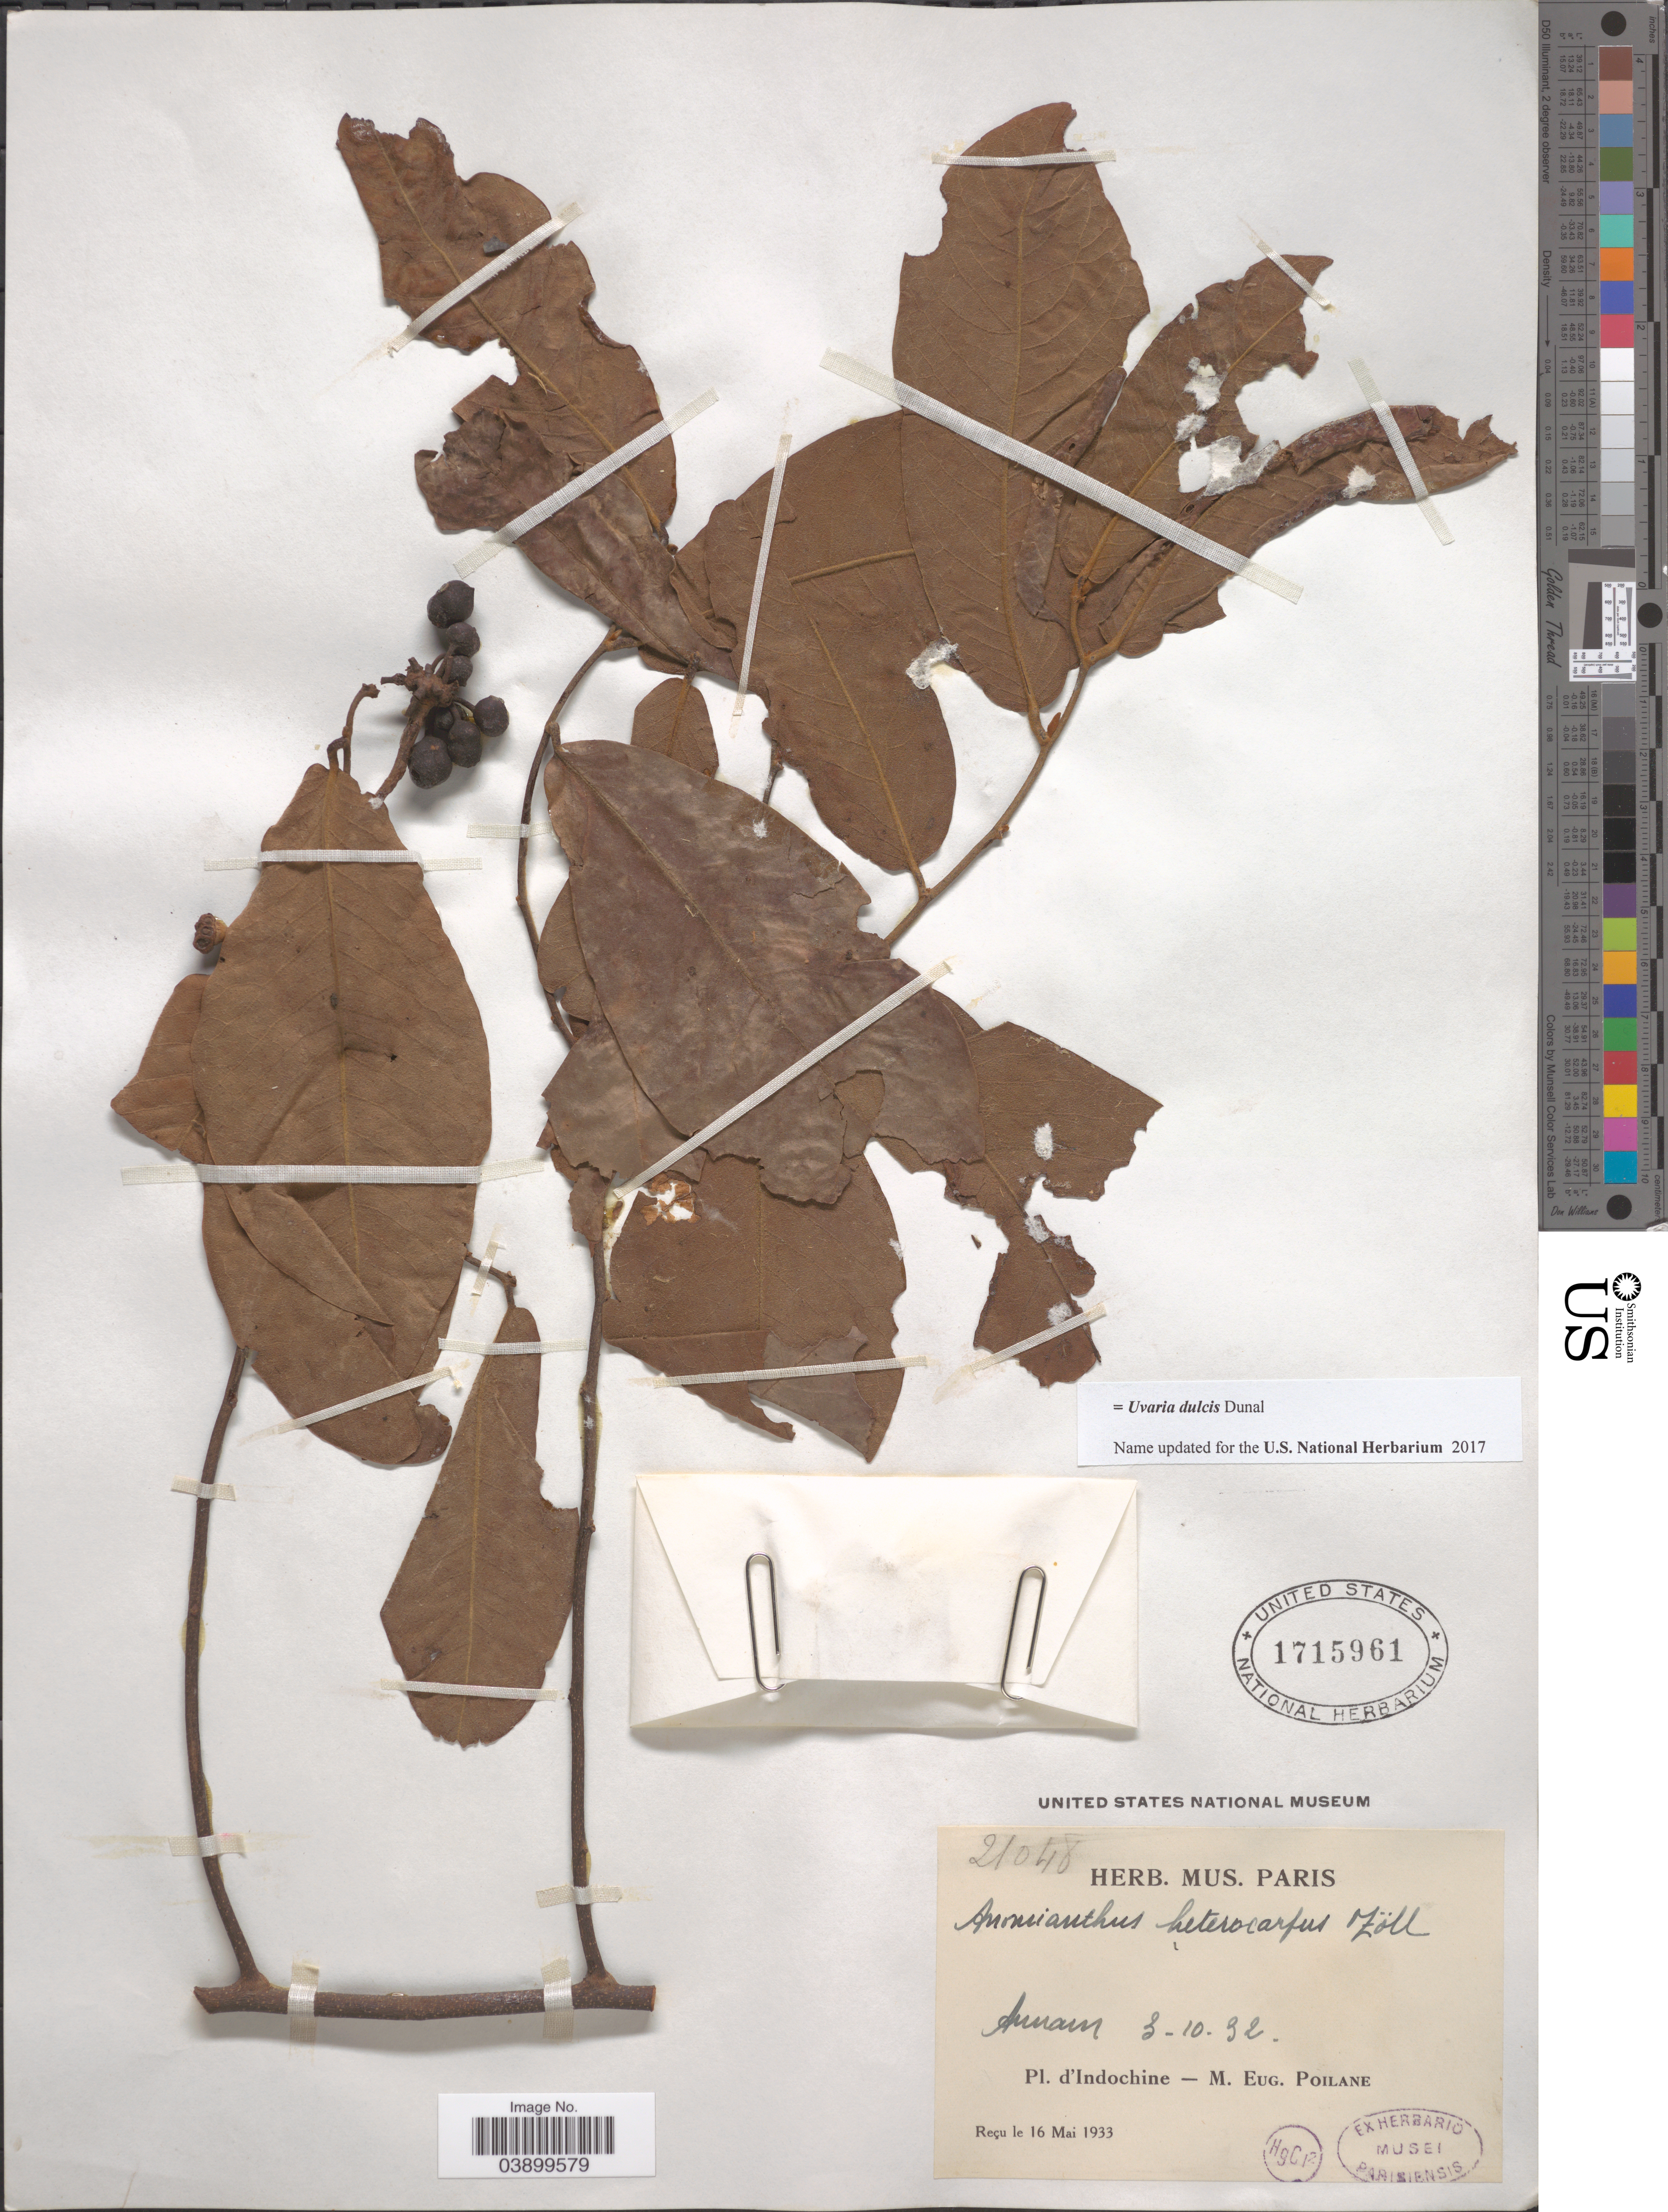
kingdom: Plantae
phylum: Tracheophyta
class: Magnoliopsida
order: Magnoliales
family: Annonaceae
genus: Uvaria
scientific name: Uvaria dulcis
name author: Dunal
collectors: M. Poilane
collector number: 21048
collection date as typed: Transcribed d/m/y: 3/10/32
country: Vietnam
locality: Annam. Indochine.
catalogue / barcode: US 1715961